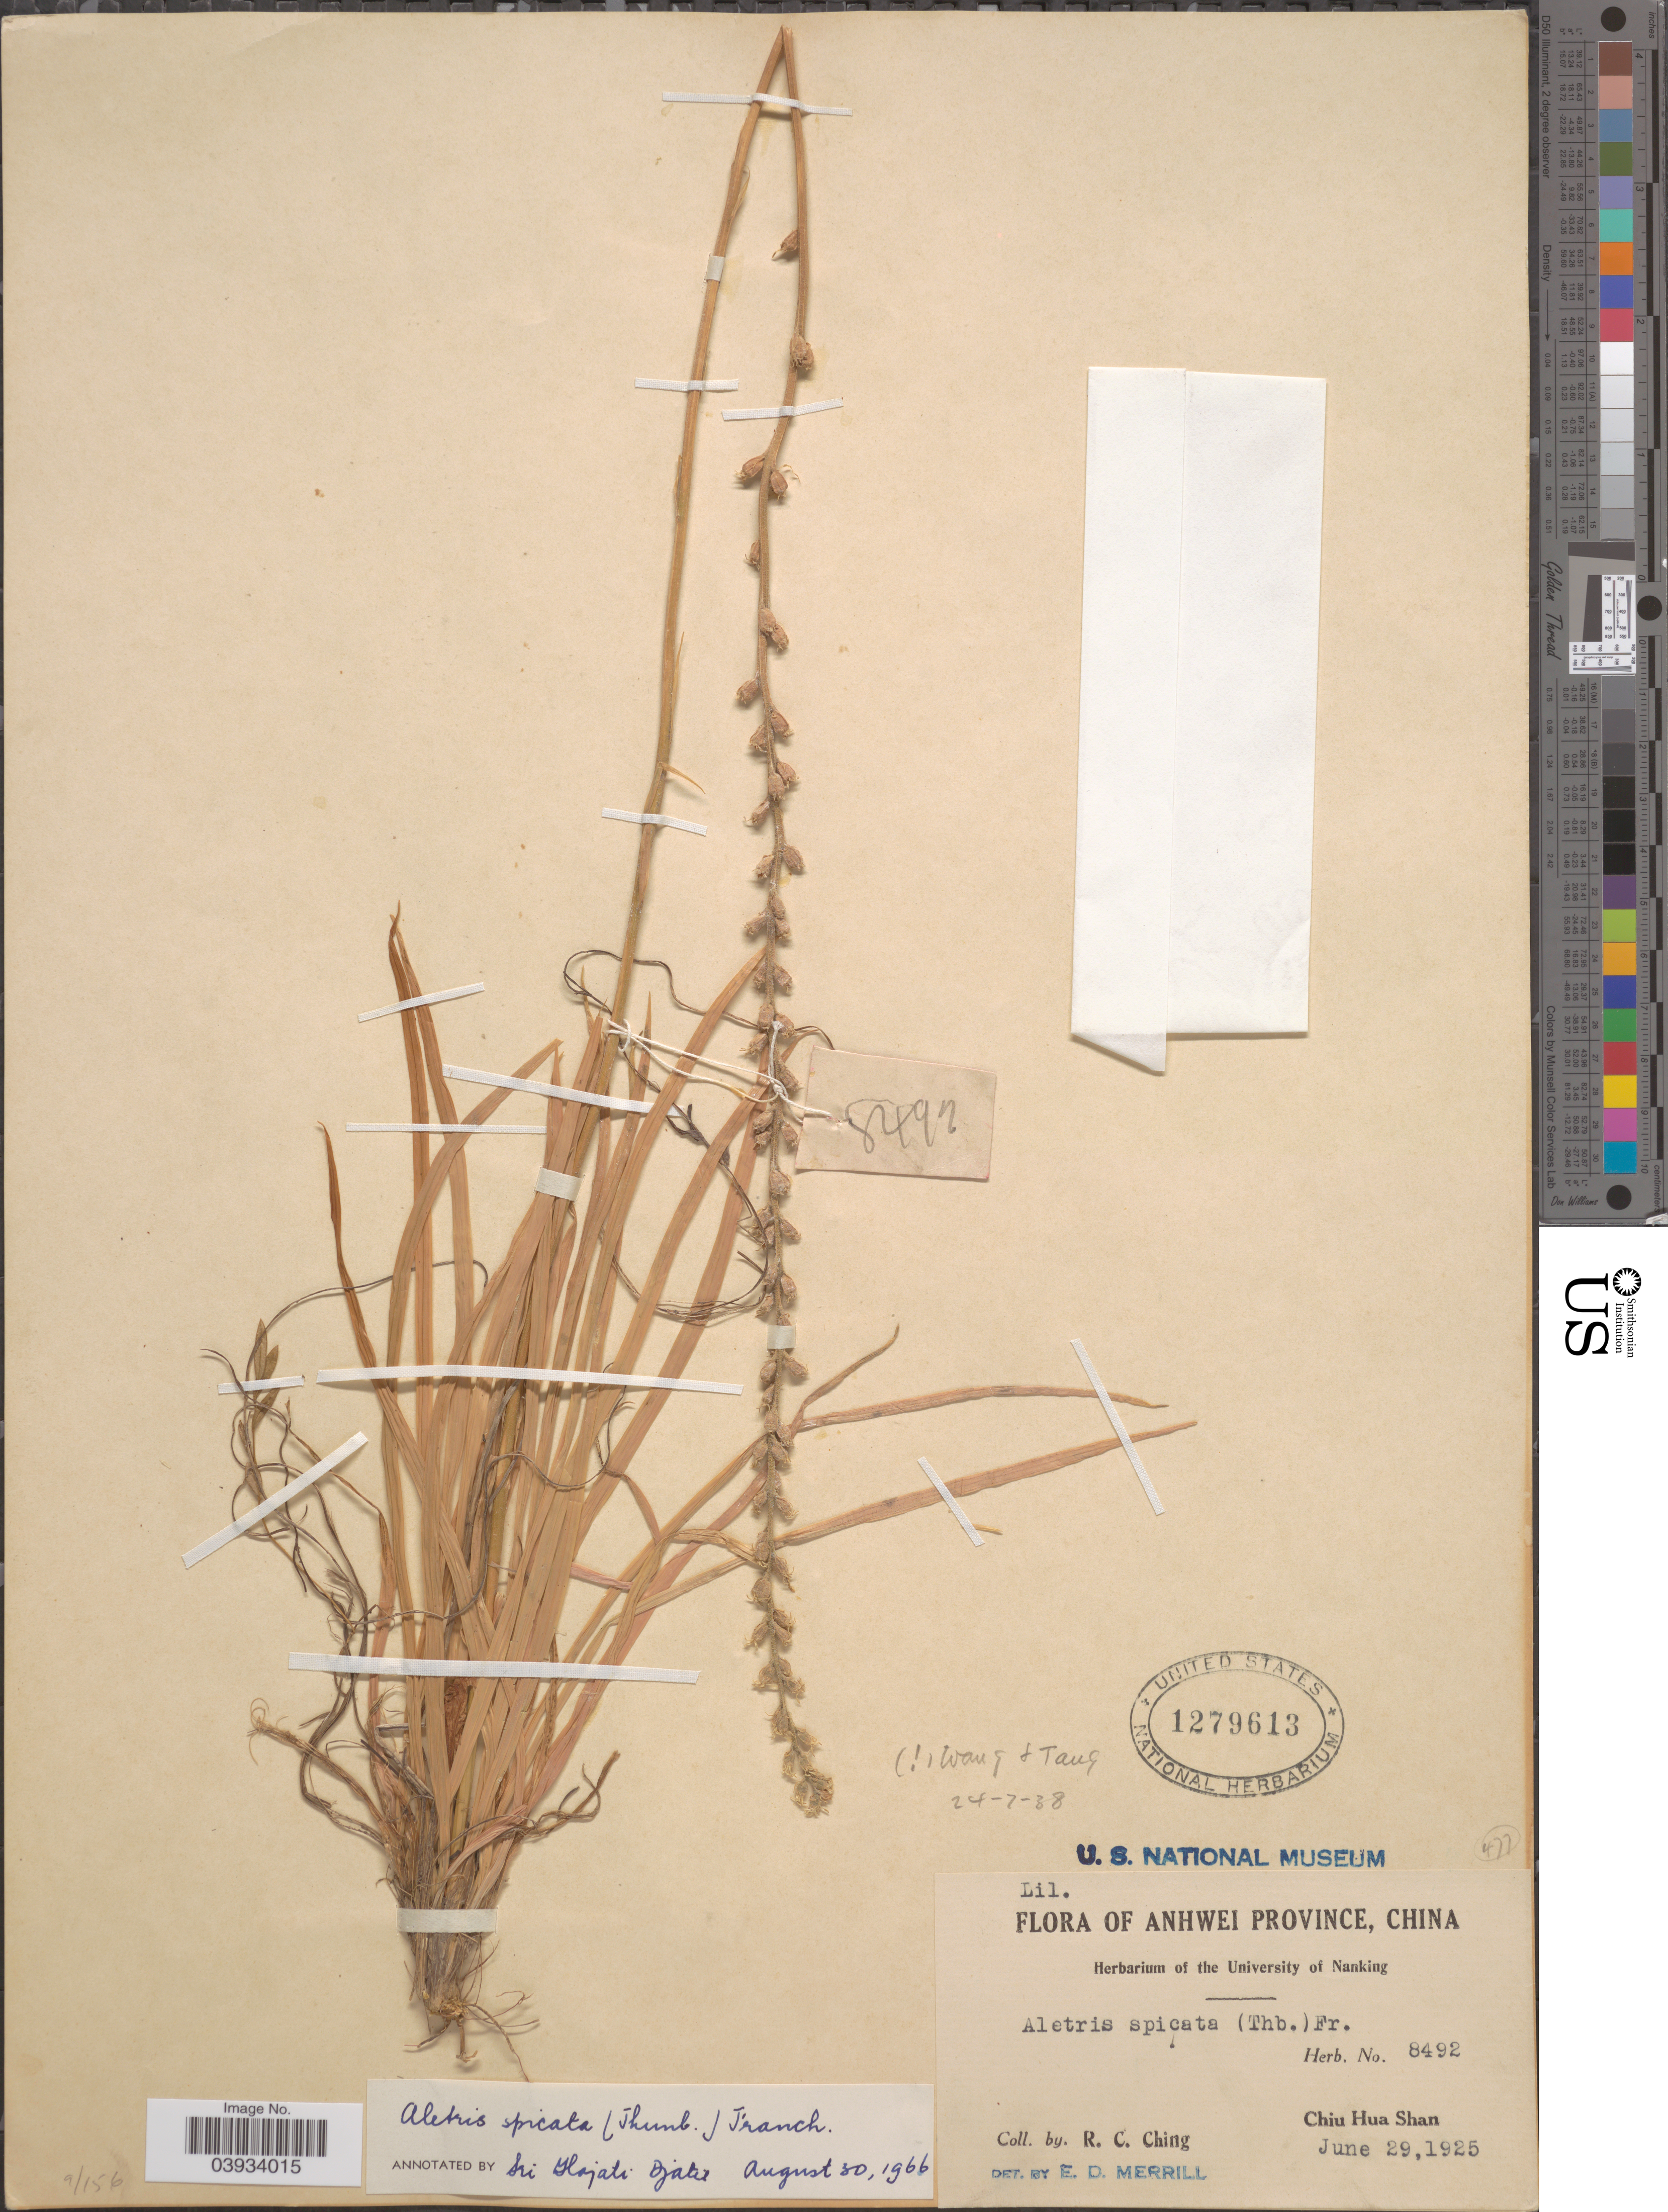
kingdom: Plantae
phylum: Tracheophyta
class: Liliopsida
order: Dioscoreales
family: Nartheciaceae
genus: Aletris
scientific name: Aletris spicata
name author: (Thunb.) Franch.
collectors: R. C. Ching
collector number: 8492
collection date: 1925-06-29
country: China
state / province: Anhui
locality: Anhwei Province. Chiu Hua Shan.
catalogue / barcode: US 1279613